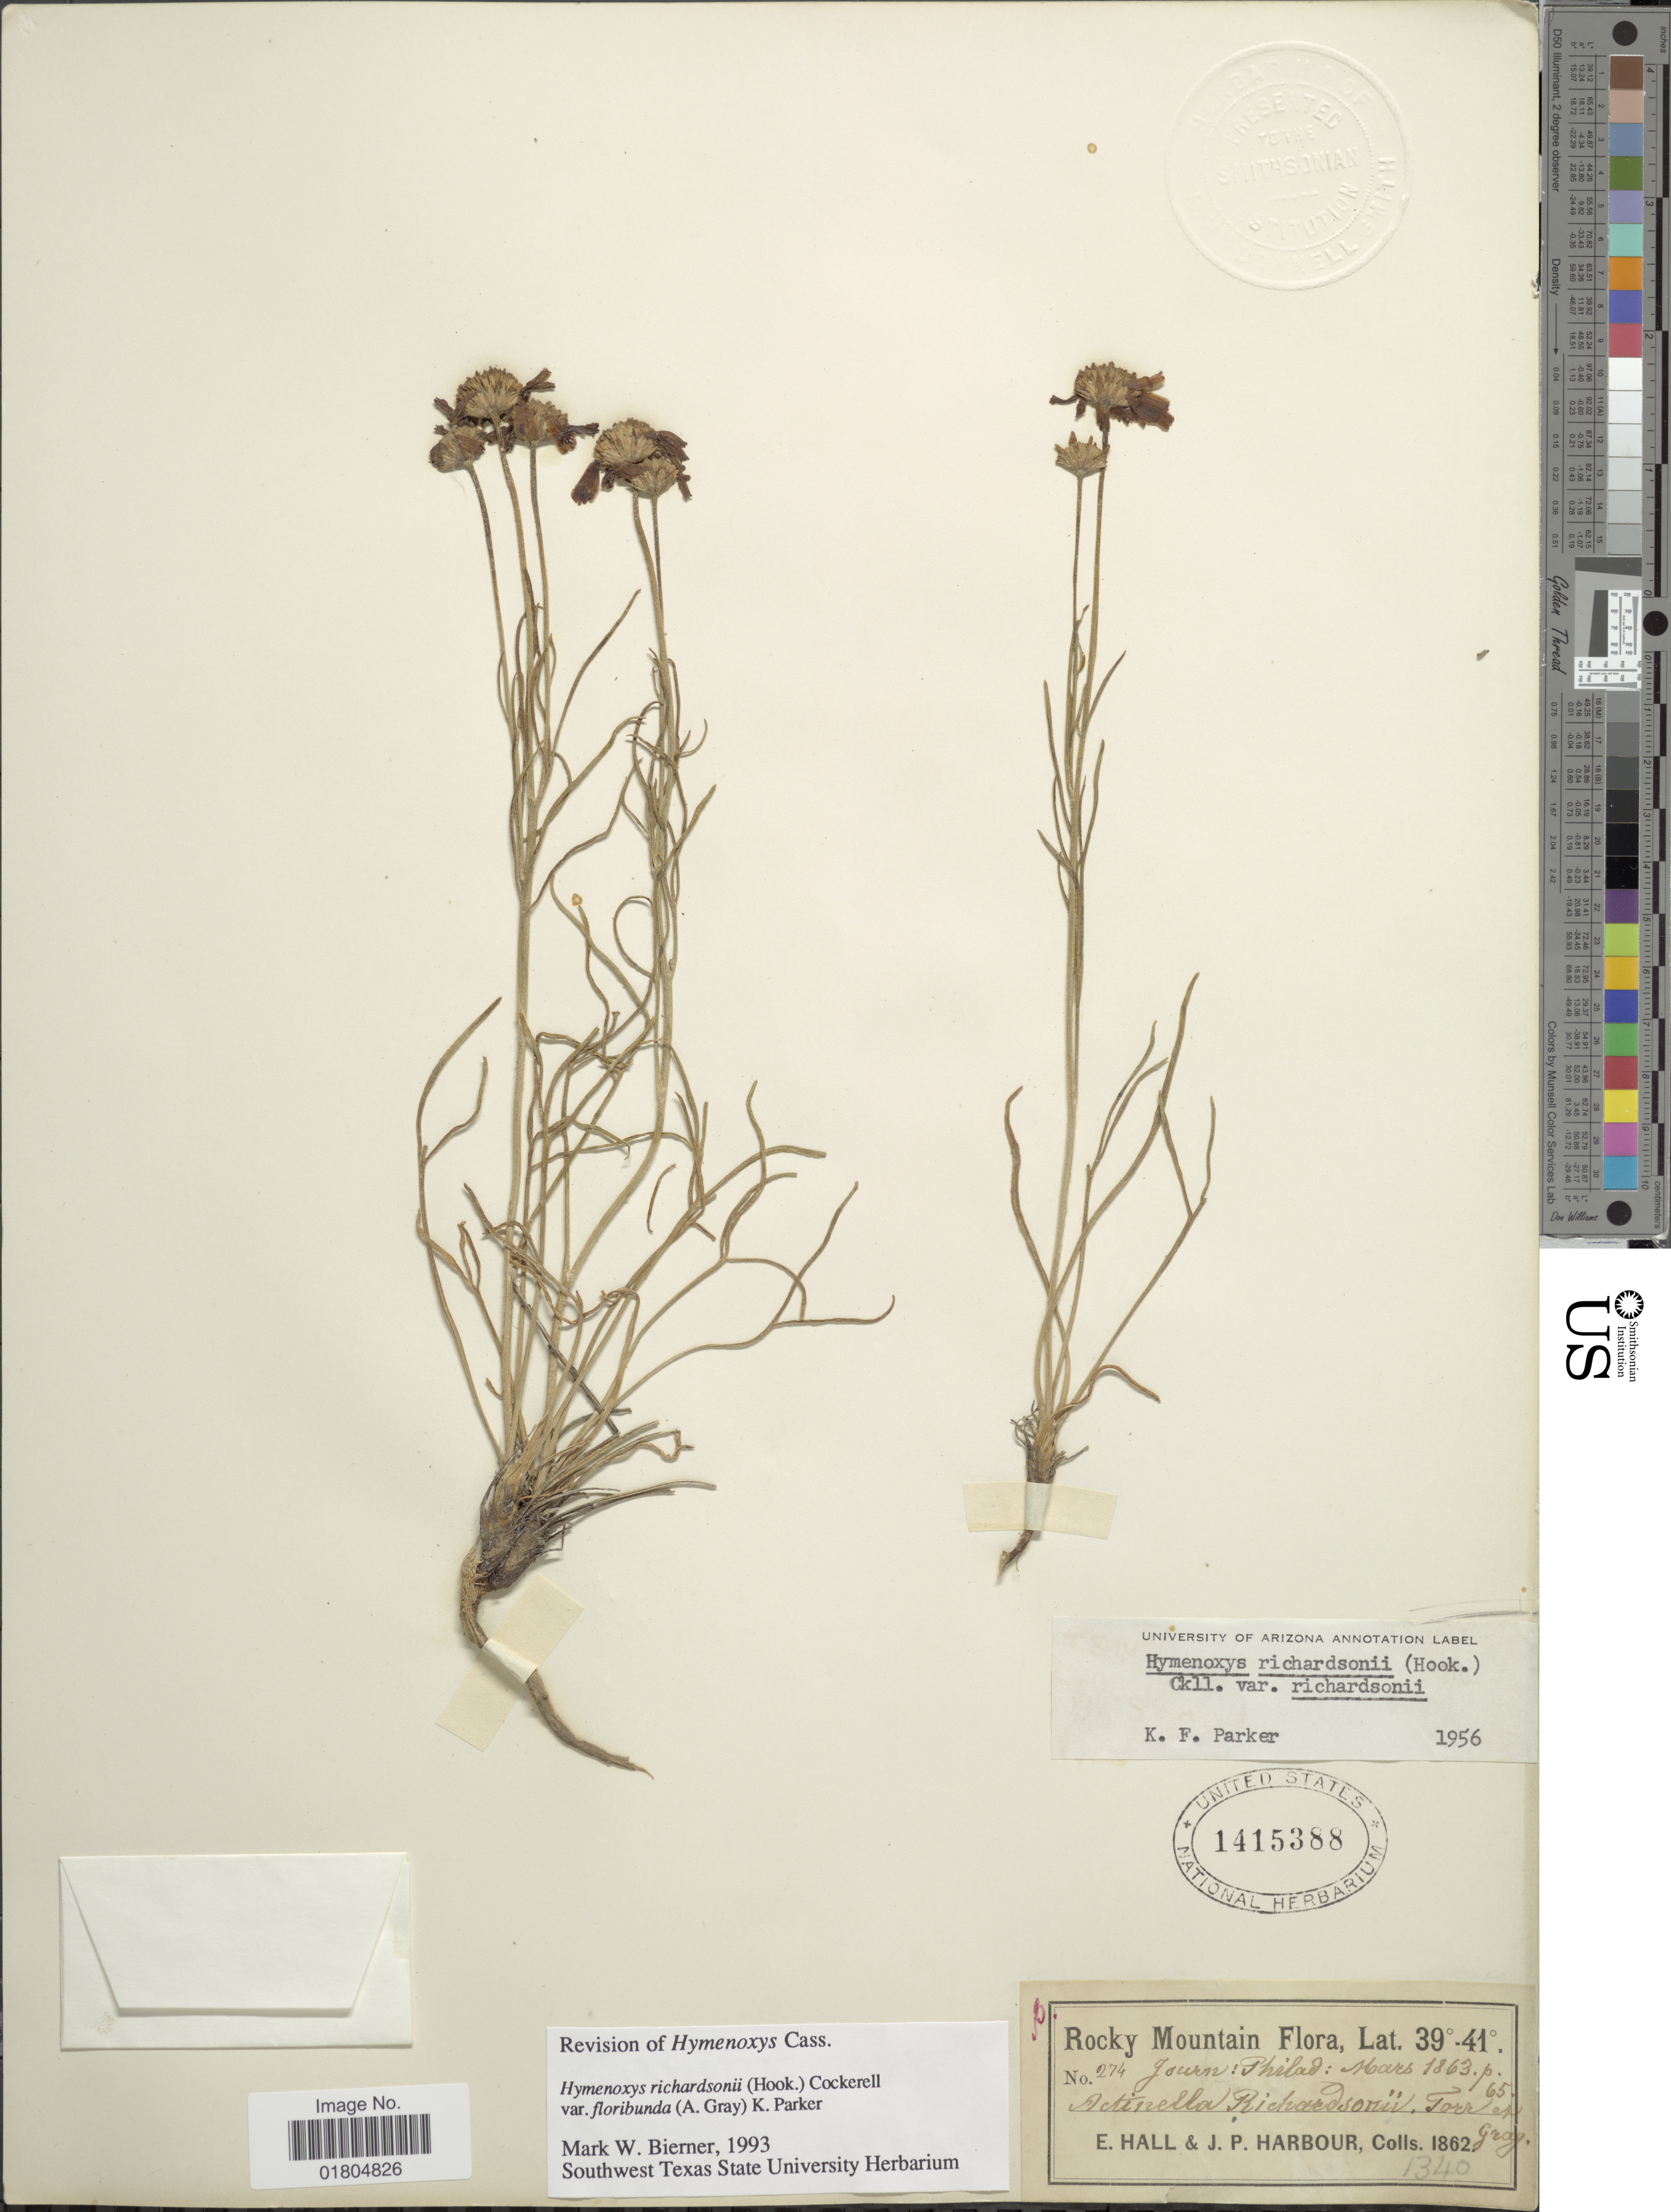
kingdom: Plantae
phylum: Tracheophyta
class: Magnoliopsida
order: Asterales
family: Asteraceae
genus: Hymenoxys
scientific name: Hymenoxys richardsonii var. floribunda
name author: (A. Gray) K.F. Parker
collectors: E. Hall & J. Harbour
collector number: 274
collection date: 1863-03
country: United States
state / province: Colorado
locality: Rocky Mtns.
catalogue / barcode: US 1415388